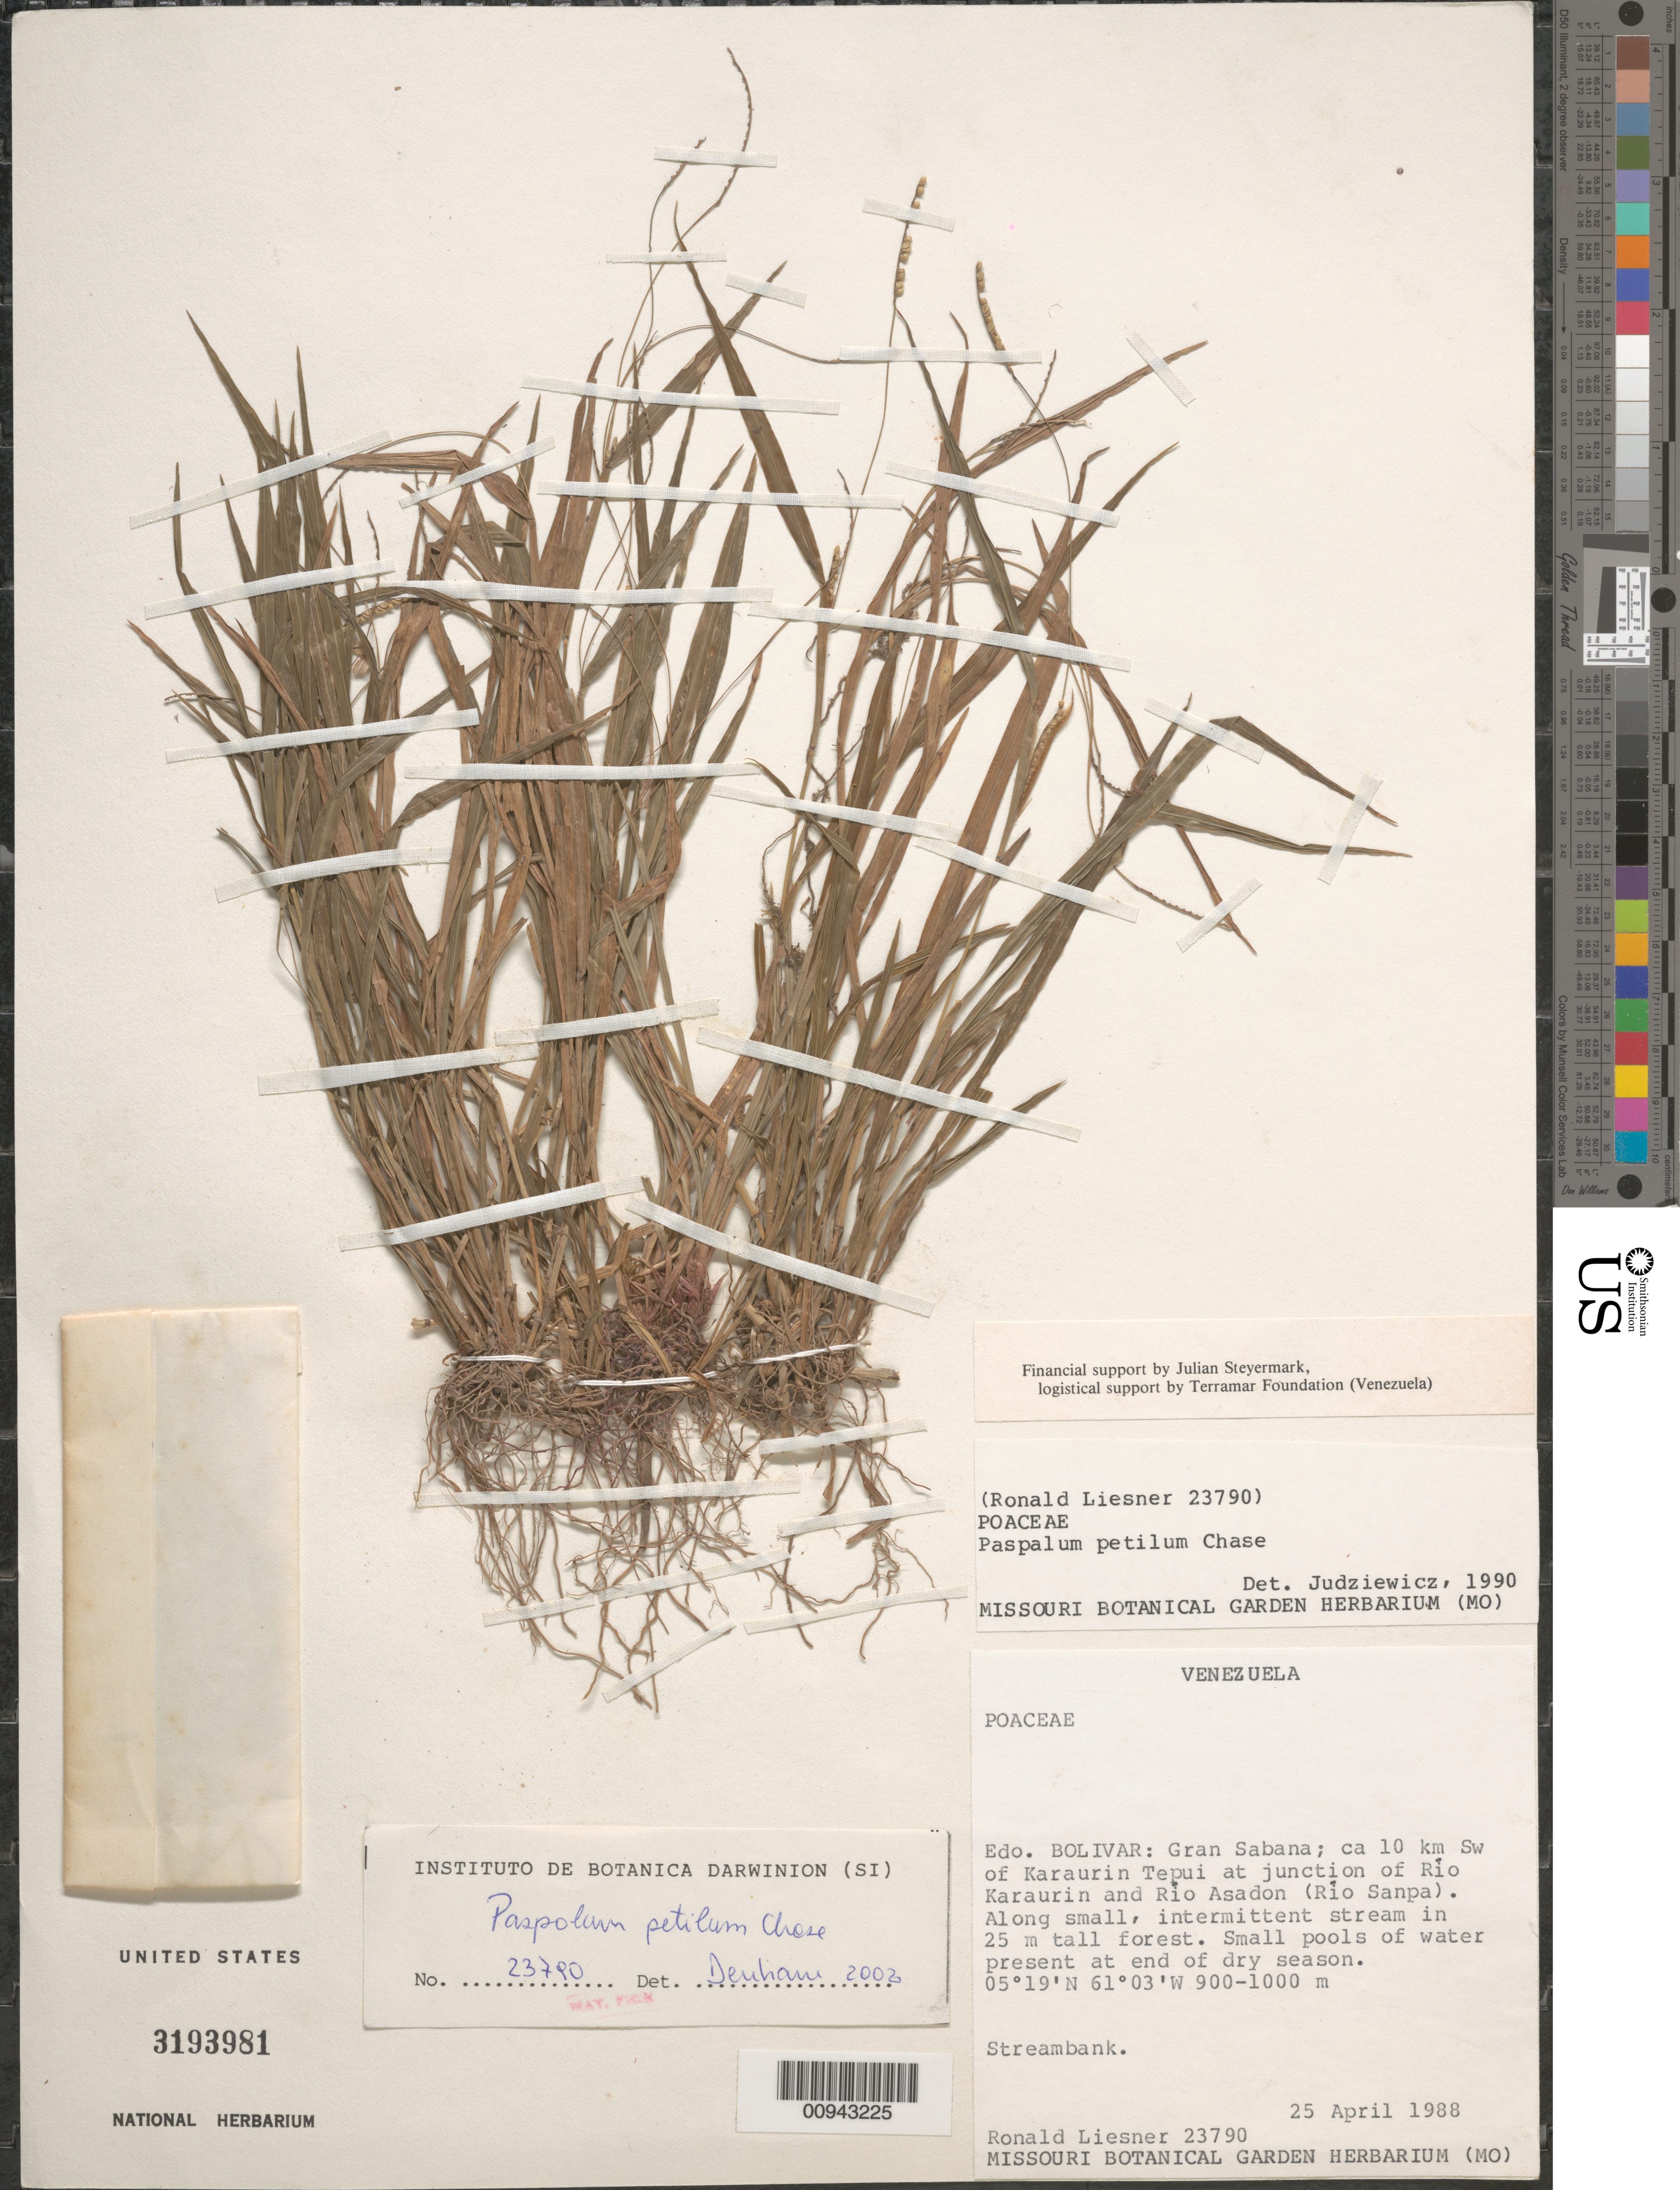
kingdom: Plantae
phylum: Tracheophyta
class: Liliopsida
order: Poales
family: Poaceae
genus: Paspalum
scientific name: Paspalum petilum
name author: Chase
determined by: Dehman, --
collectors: R. L. Liesner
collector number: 23790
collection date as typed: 25-Apr-88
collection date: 1988-04-25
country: Venezuela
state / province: Bolívar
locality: Gran Sabana, ca 10 km SW of Karaurin tepuí at junction of Río Karaurin and Río Asadon (Río Sanpa)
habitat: Streambank. Along small, intermittent stream in 25m tall frest. Small pools of water present at end of dry season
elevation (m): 900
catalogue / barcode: US 3193981